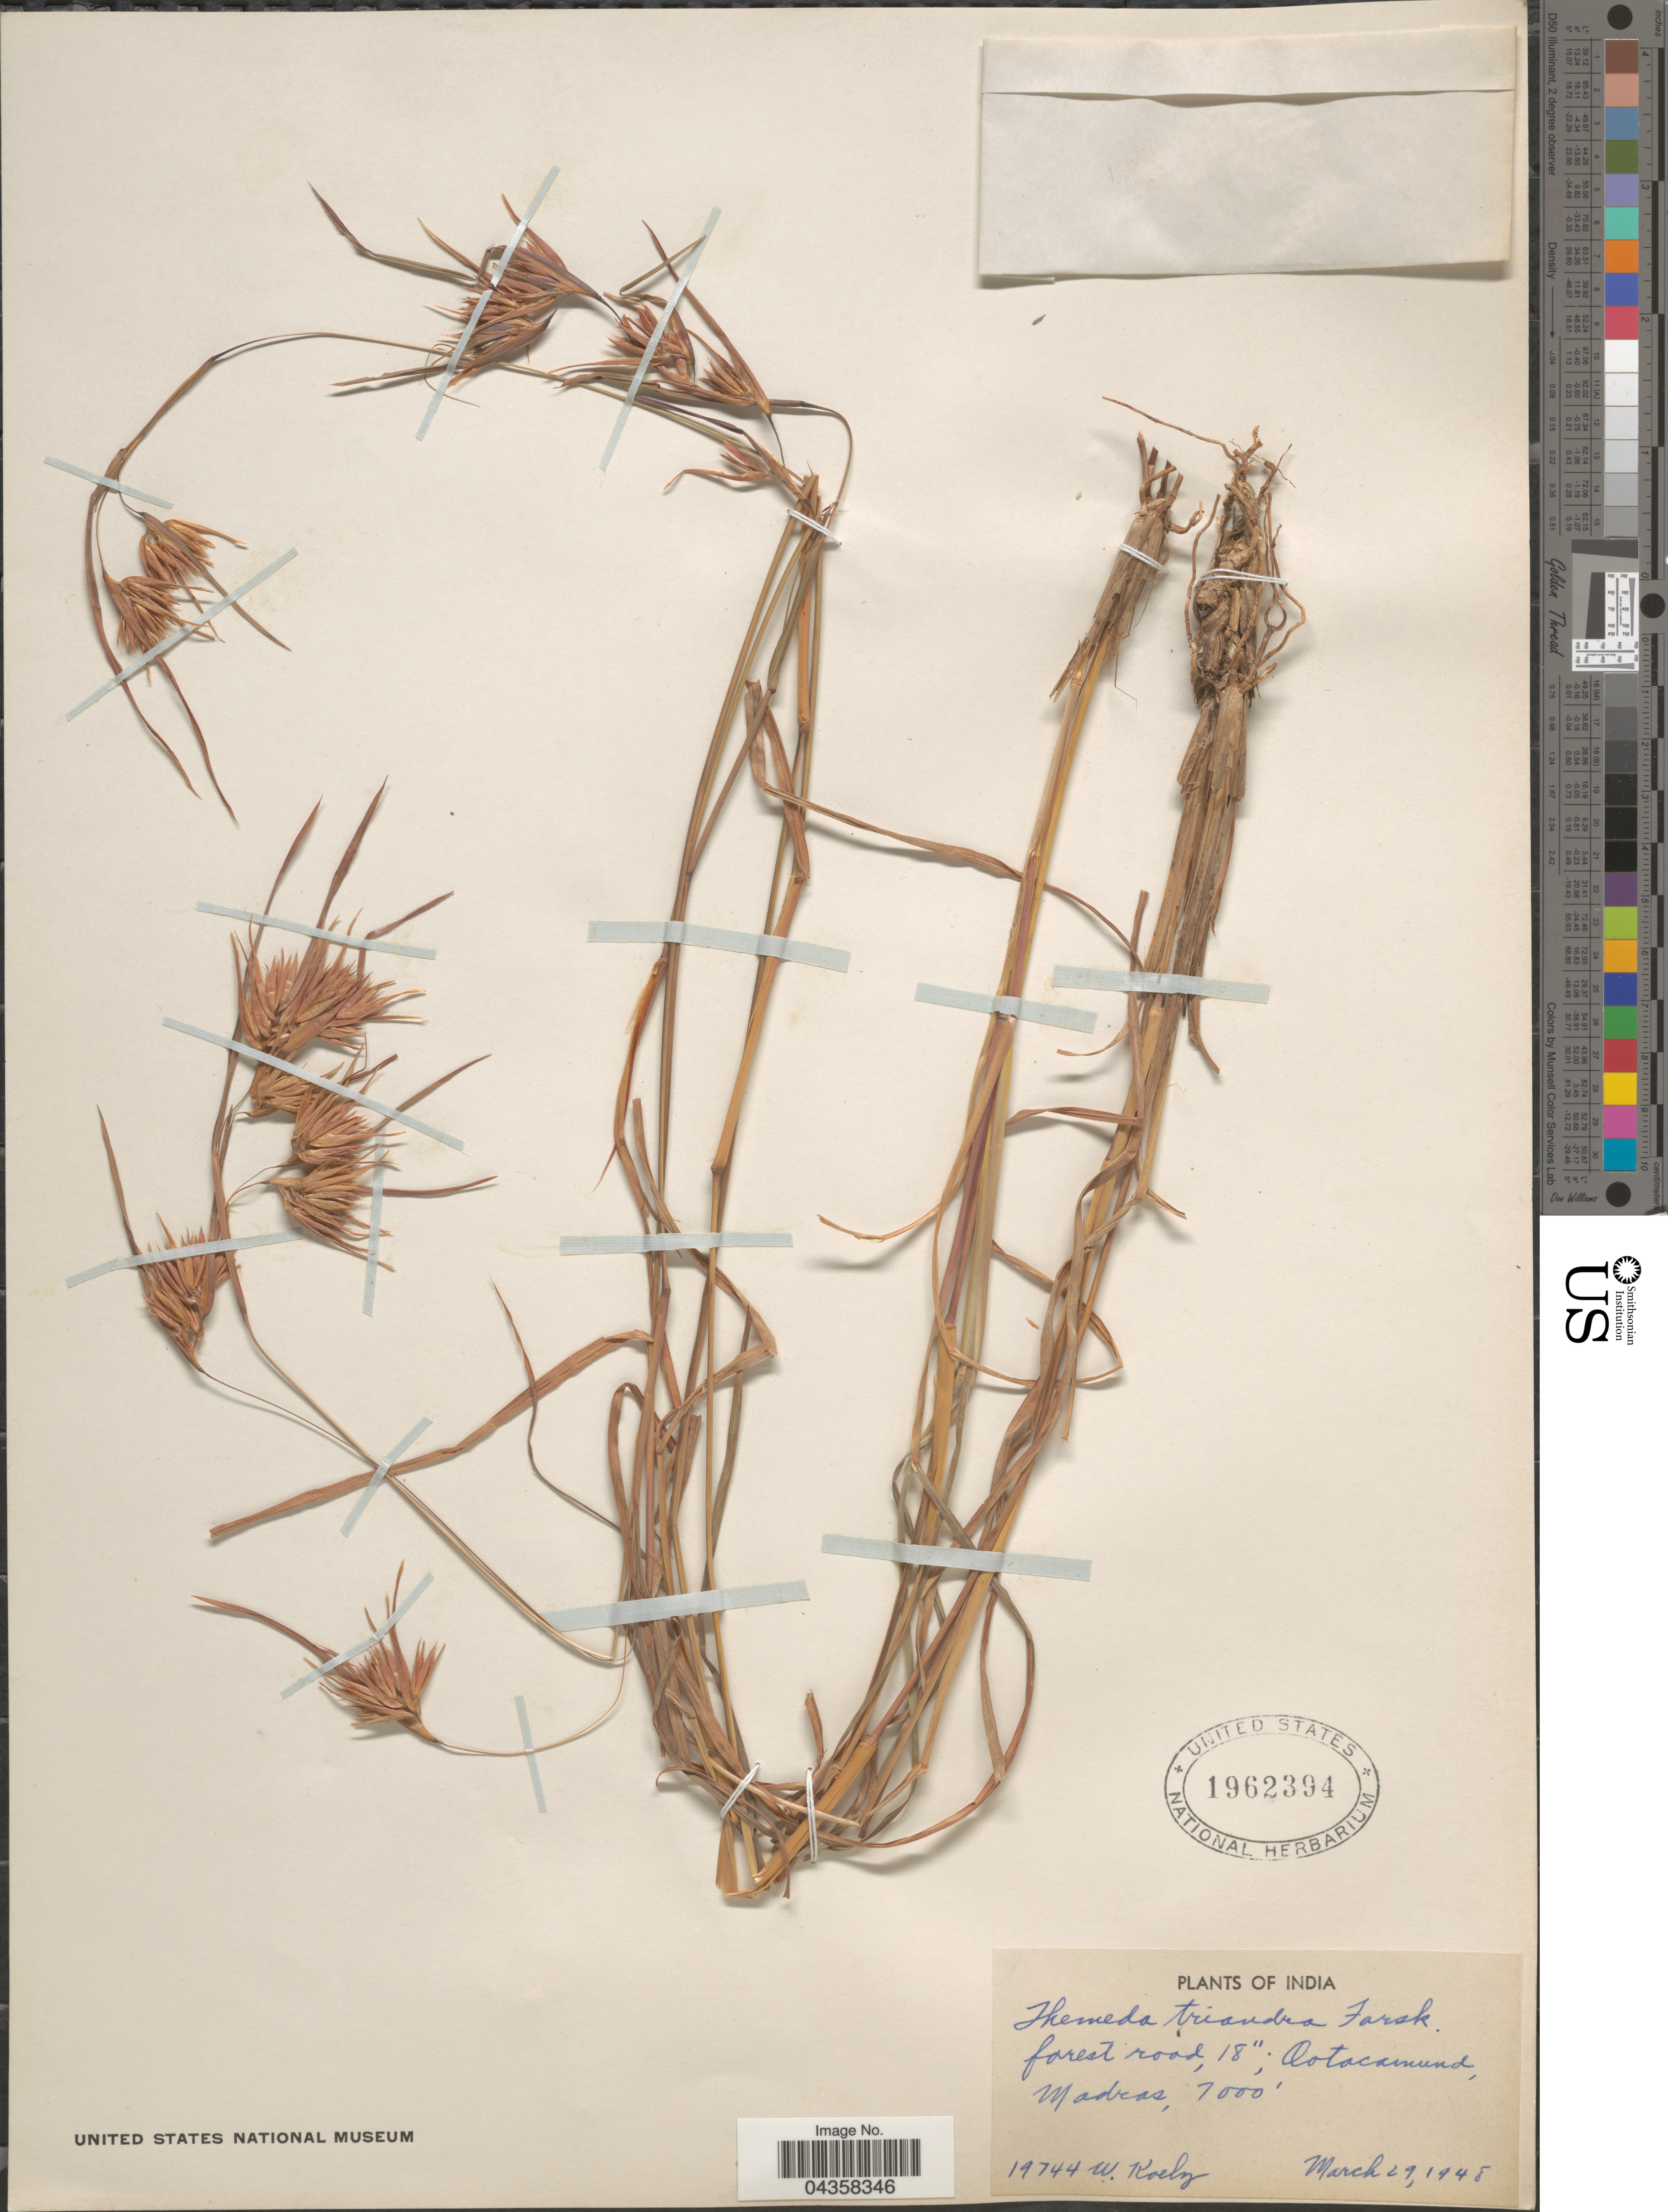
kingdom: Plantae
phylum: Tracheophyta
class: Liliopsida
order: Poales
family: Poaceae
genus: Themeda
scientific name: Themeda triandra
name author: Forssk.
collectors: W. Koelz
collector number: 19744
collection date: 1948-03-29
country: India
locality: Ootacamund, Madras.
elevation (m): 2134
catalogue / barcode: US 1962394